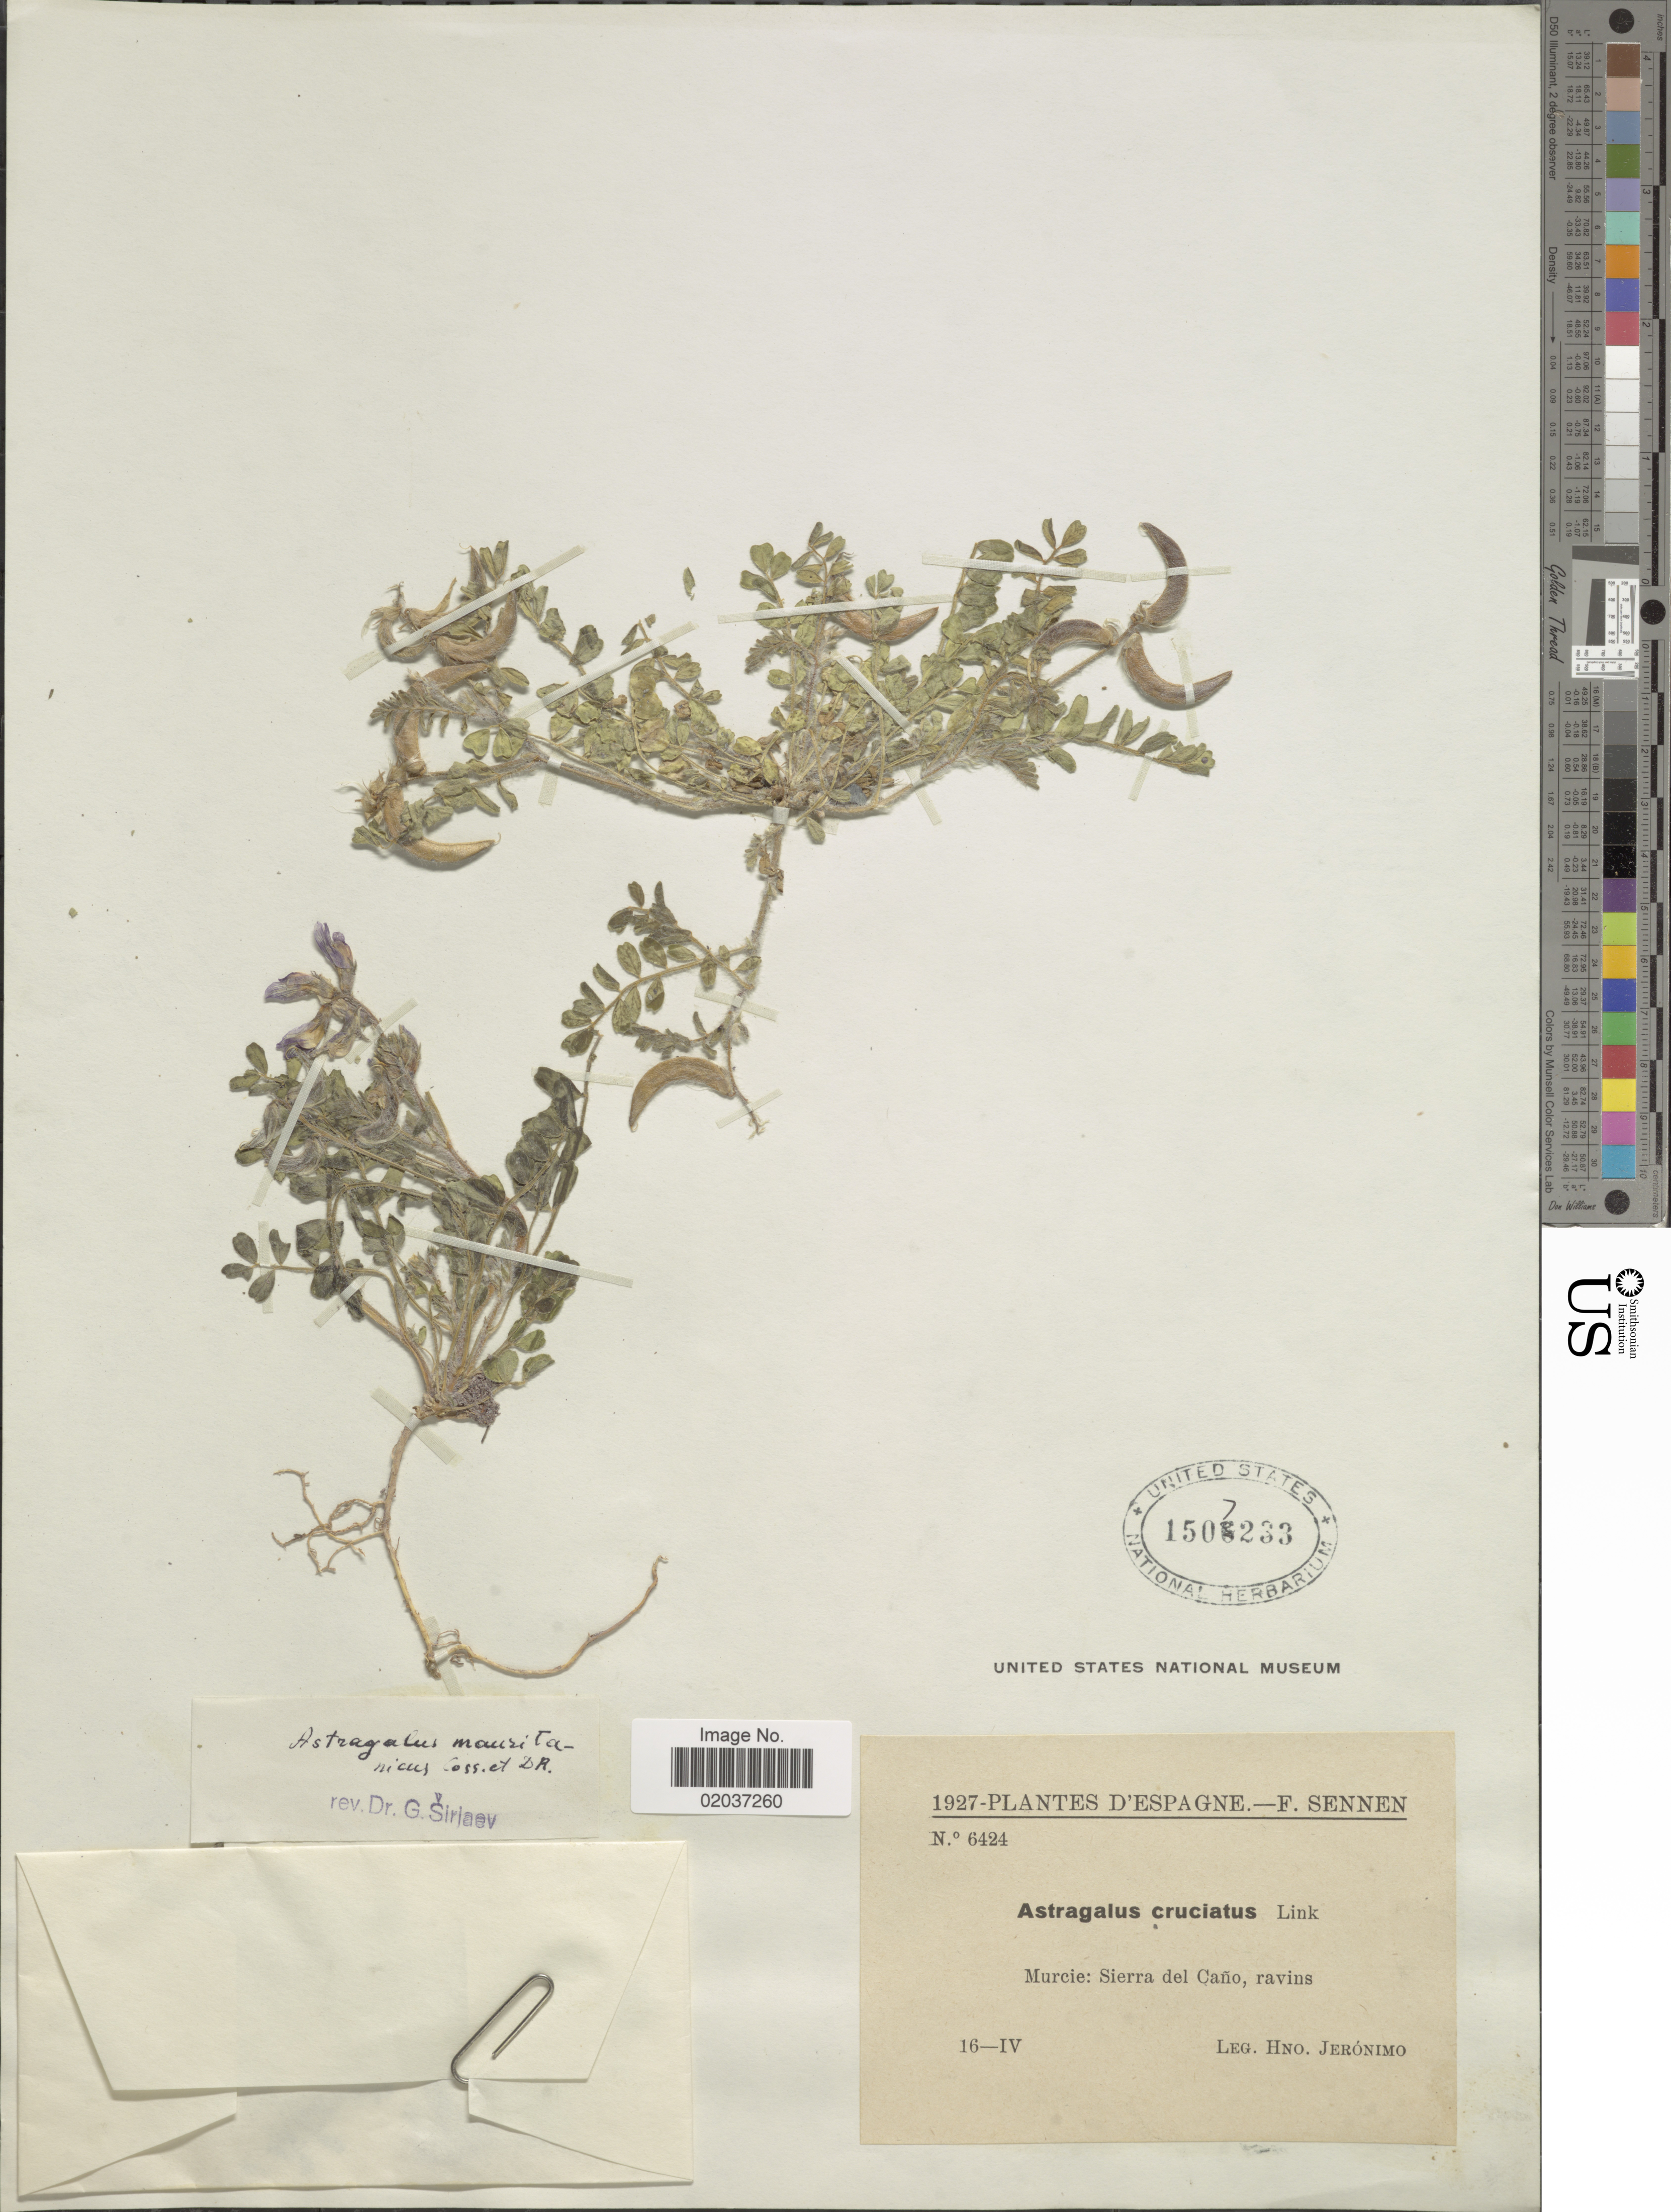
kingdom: Plantae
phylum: Tracheophyta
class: Magnoliopsida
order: Fabales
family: Fabaceae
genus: Astragalus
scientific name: Astragalus mauritanicus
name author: Steven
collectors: H. Jerónimo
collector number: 6424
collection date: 1927-04-16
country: Spain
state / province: Murcia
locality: Murcie: Sierra del Cano, ravins. D'Espagne.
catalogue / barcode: US 157233